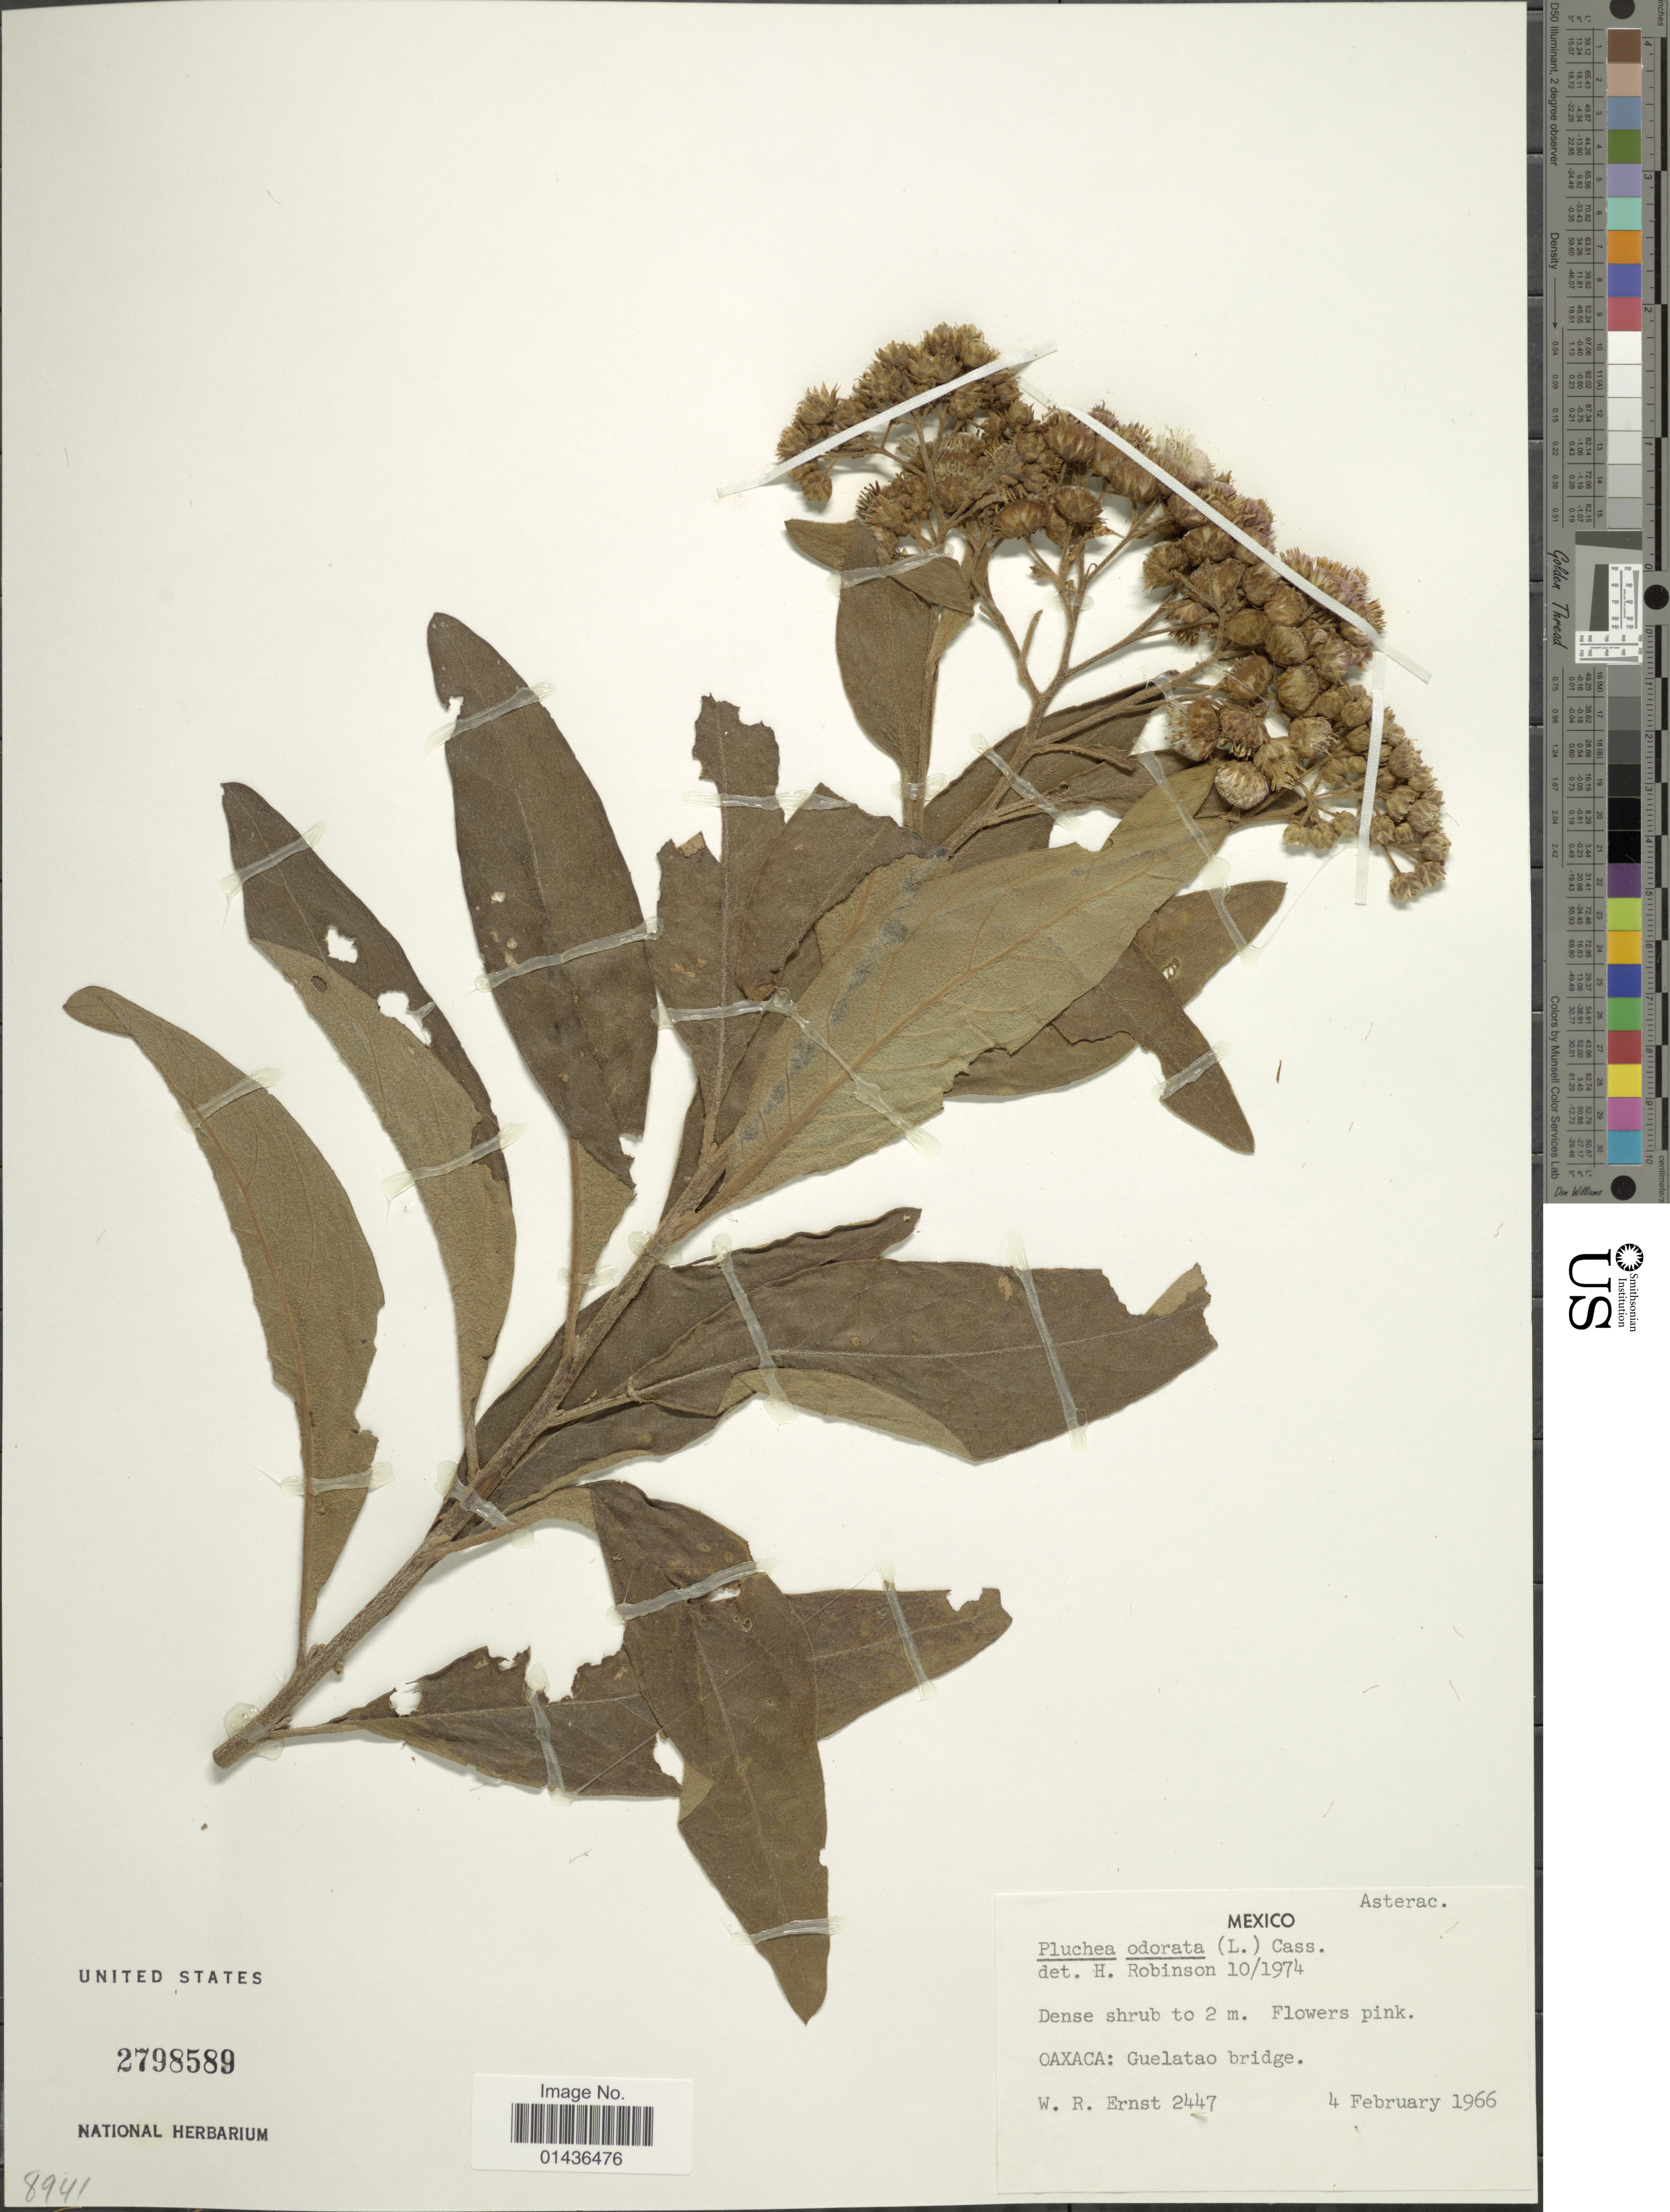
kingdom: Plantae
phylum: Tracheophyta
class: Magnoliopsida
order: Asterales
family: Asteraceae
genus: Pluchea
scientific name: Pluchea carolinensis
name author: (Jacq.) D. Don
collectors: W. R. Ernst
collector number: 2447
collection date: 1966-02-04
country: Mexico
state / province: Oaxaca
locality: Guelatao bridge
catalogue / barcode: US 2798589